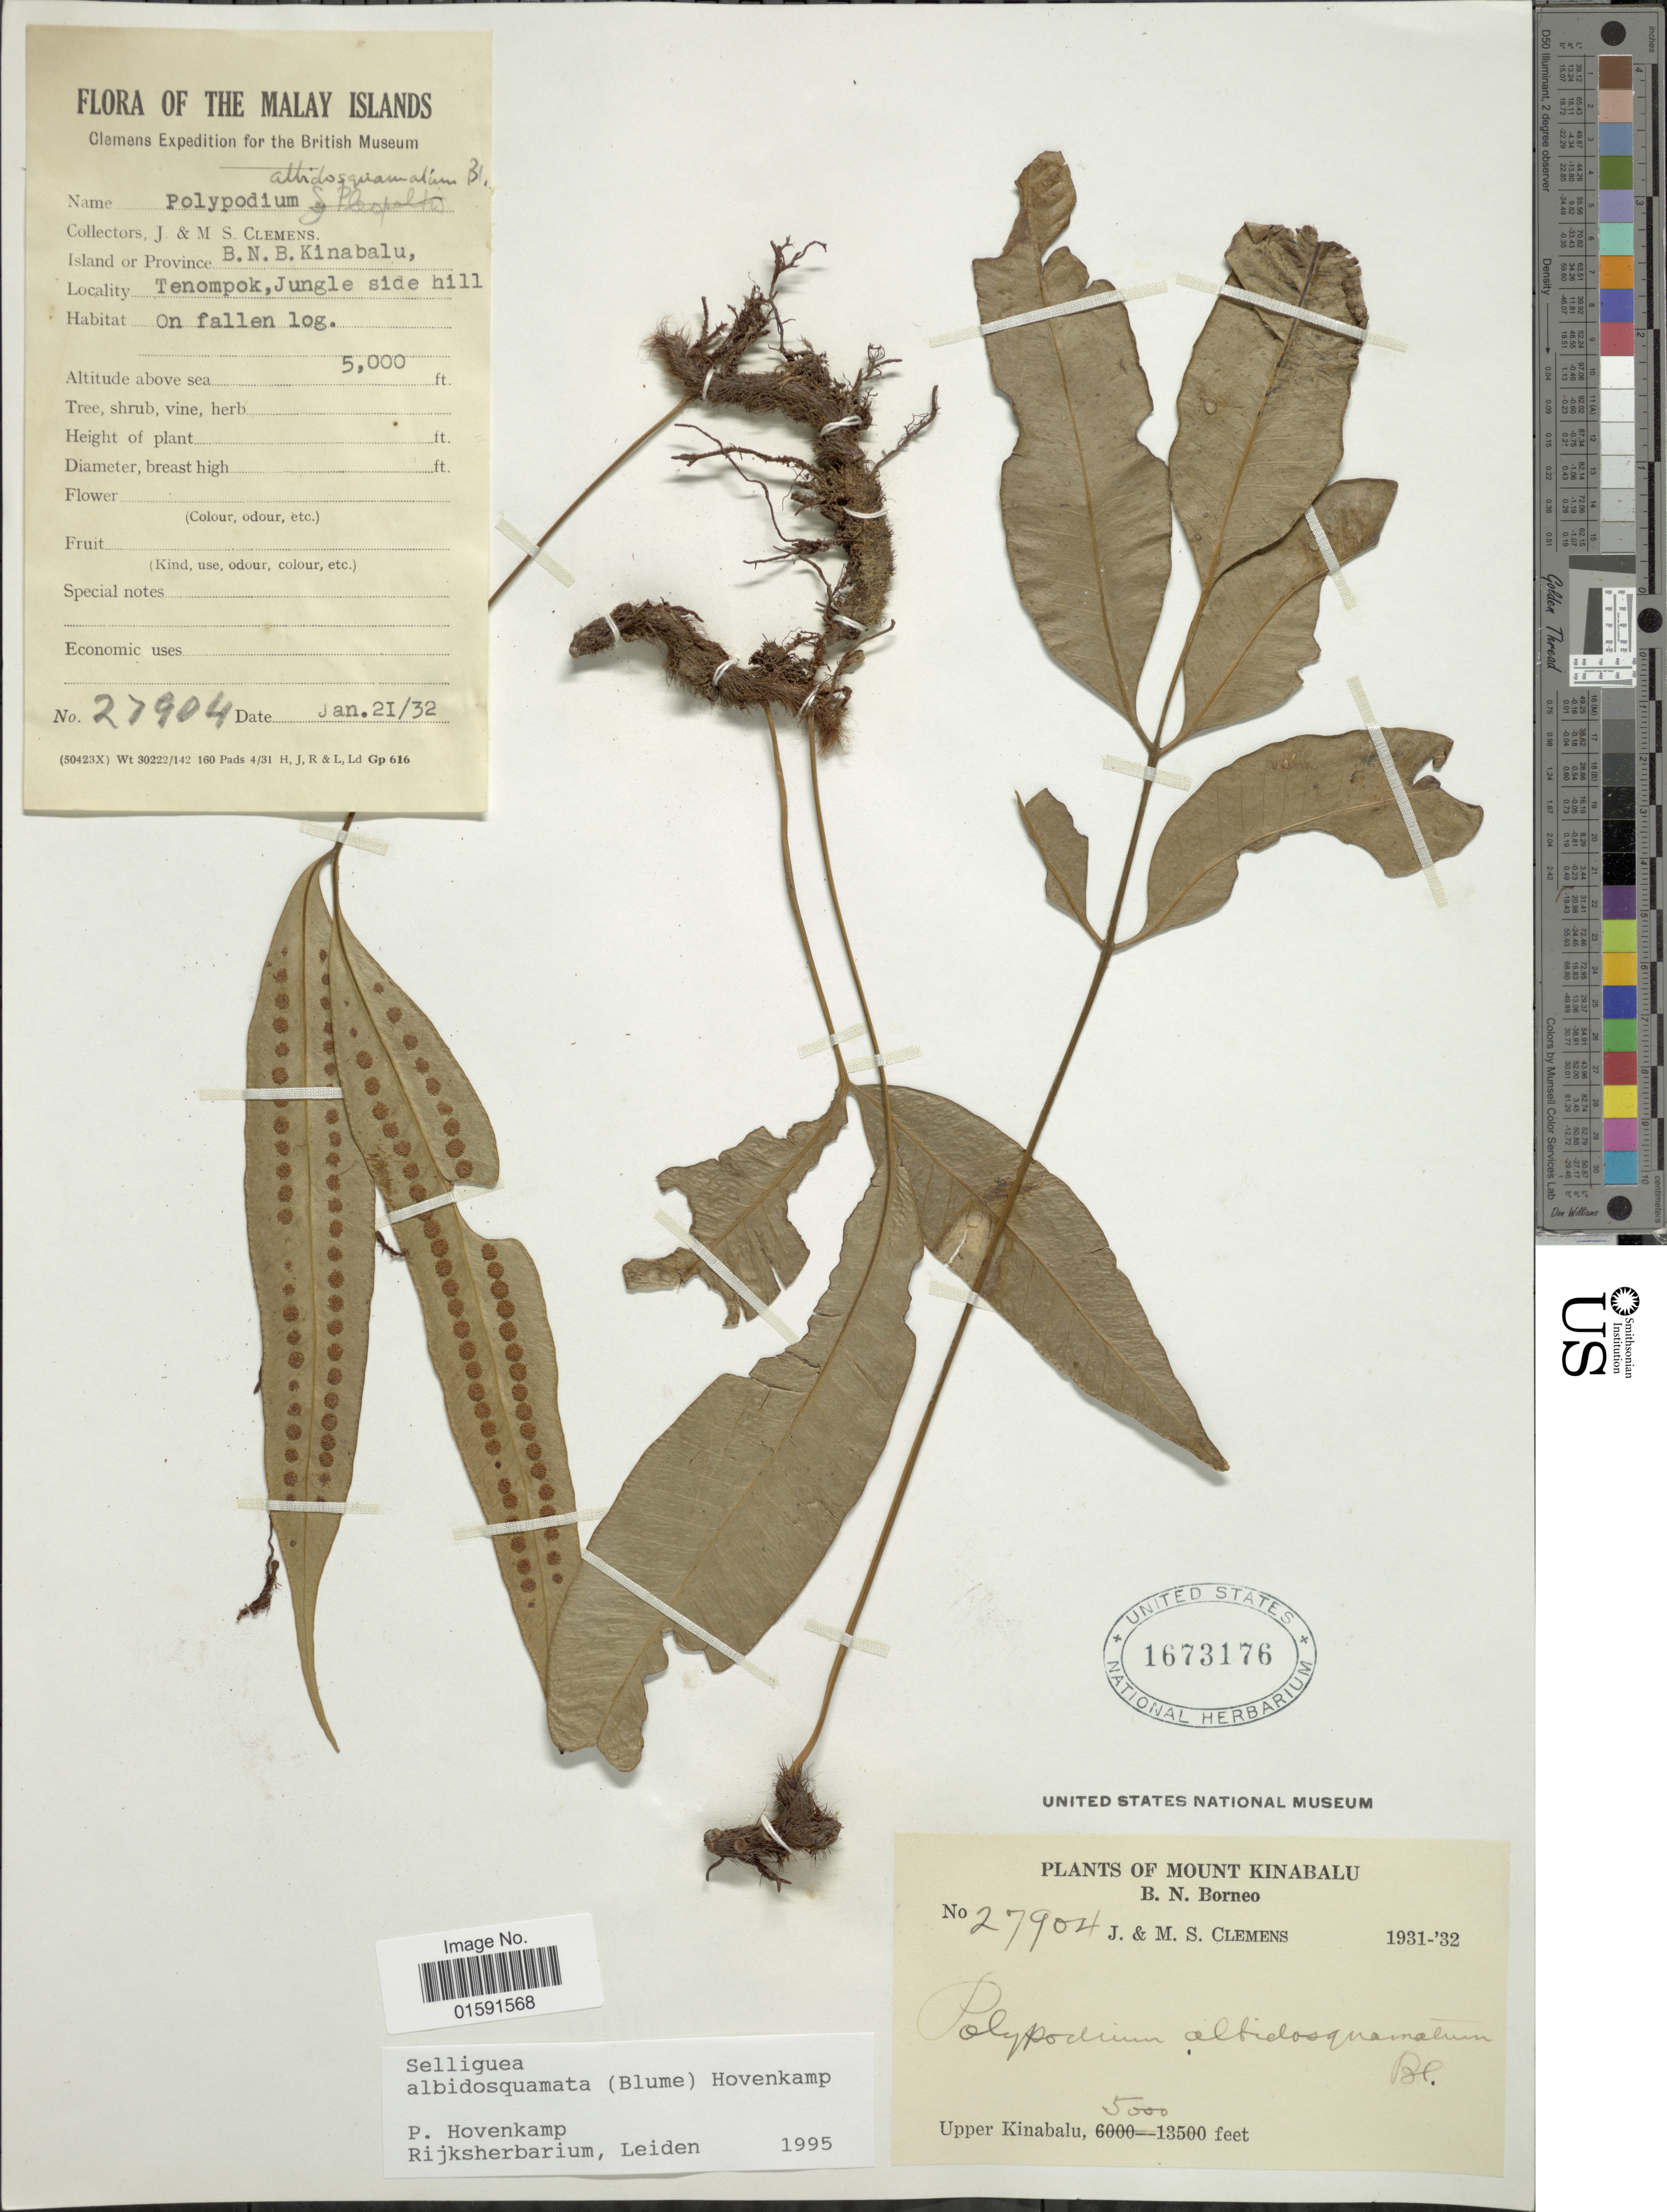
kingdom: Plantae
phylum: Tracheophyta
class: Polypodiopsida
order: Polypodiales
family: Polypodiaceae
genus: Selliguea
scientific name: Selliguea albidosquamata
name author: (Blume) Parris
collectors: J. Clemens & M. S. Clemens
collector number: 27904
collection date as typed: Transcribed d/m/y: 21/1/32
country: Malaysia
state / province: Sabah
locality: Mount Kinabalu. B. N. Borneo. Upper Kinabalu. The Malay Islands. B.N.B Kinabalu. Tenompok, jungle side hill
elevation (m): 1524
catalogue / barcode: US 1673176